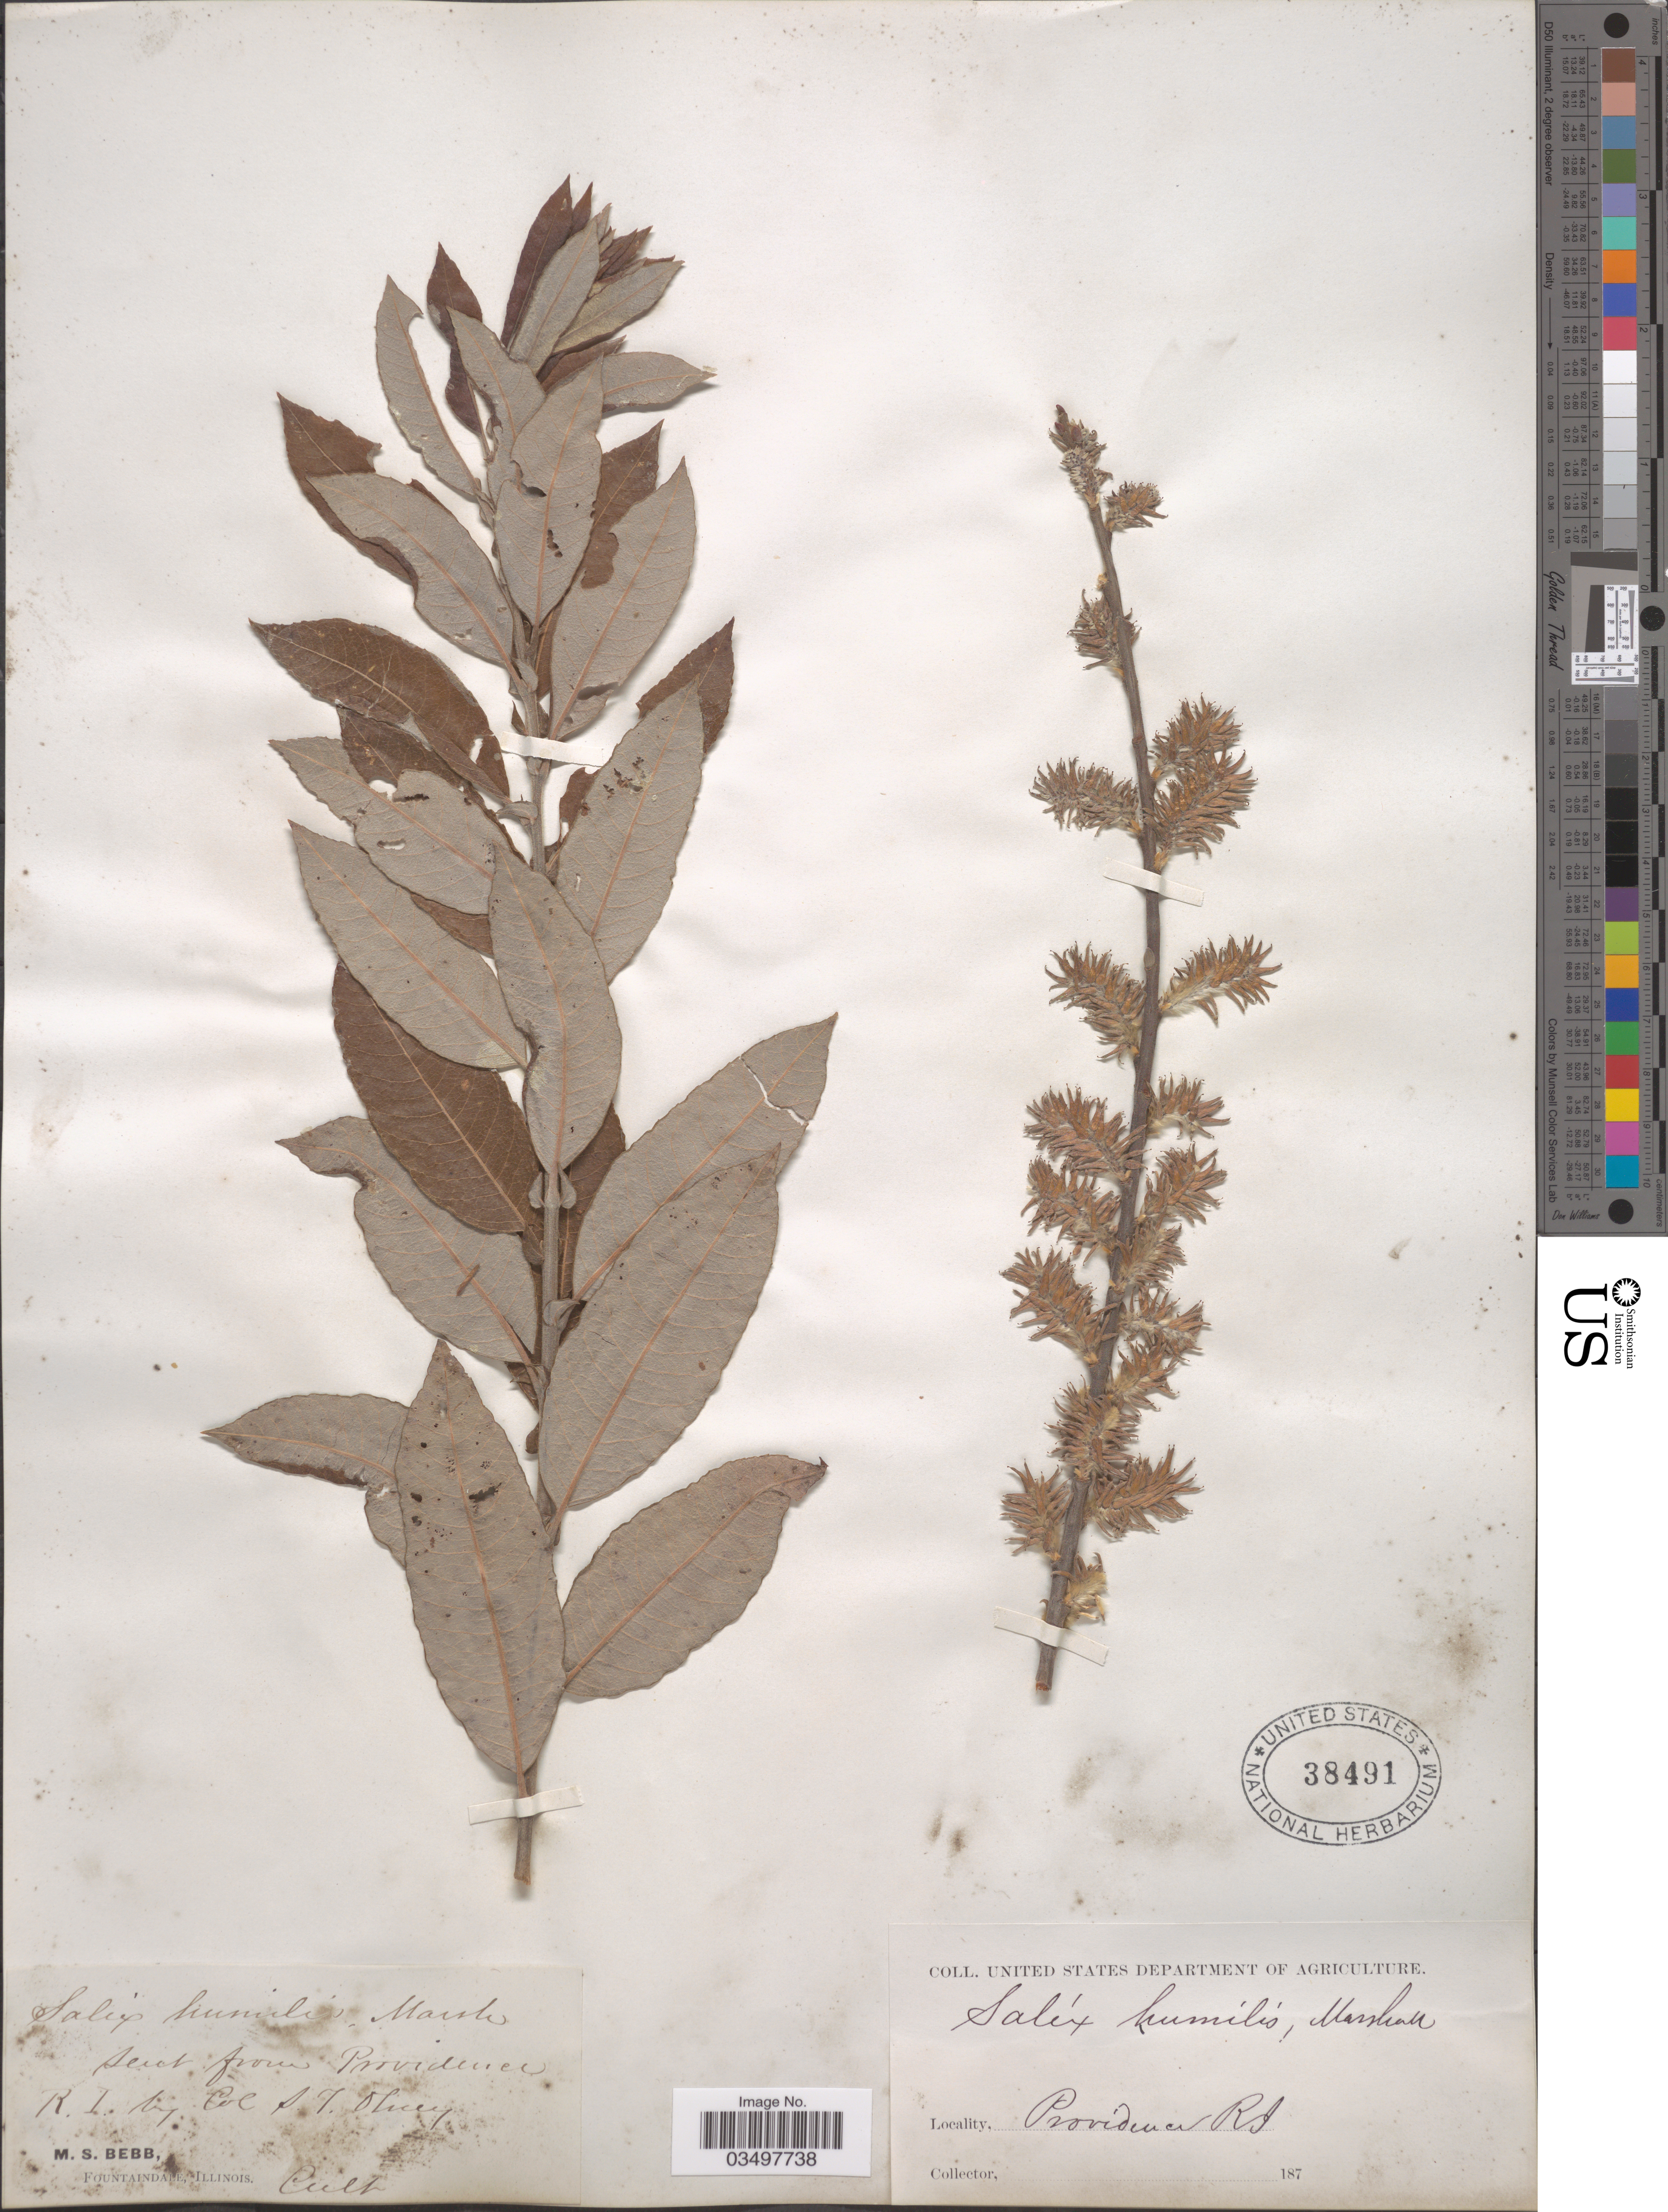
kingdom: Plantae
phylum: Tracheophyta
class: Magnoliopsida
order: Malpighiales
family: Salicaceae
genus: Salix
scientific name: Salix humilis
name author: Marshall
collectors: S. Olney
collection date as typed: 187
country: United States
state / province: Rhode Island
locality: Providence.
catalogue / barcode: US 38491